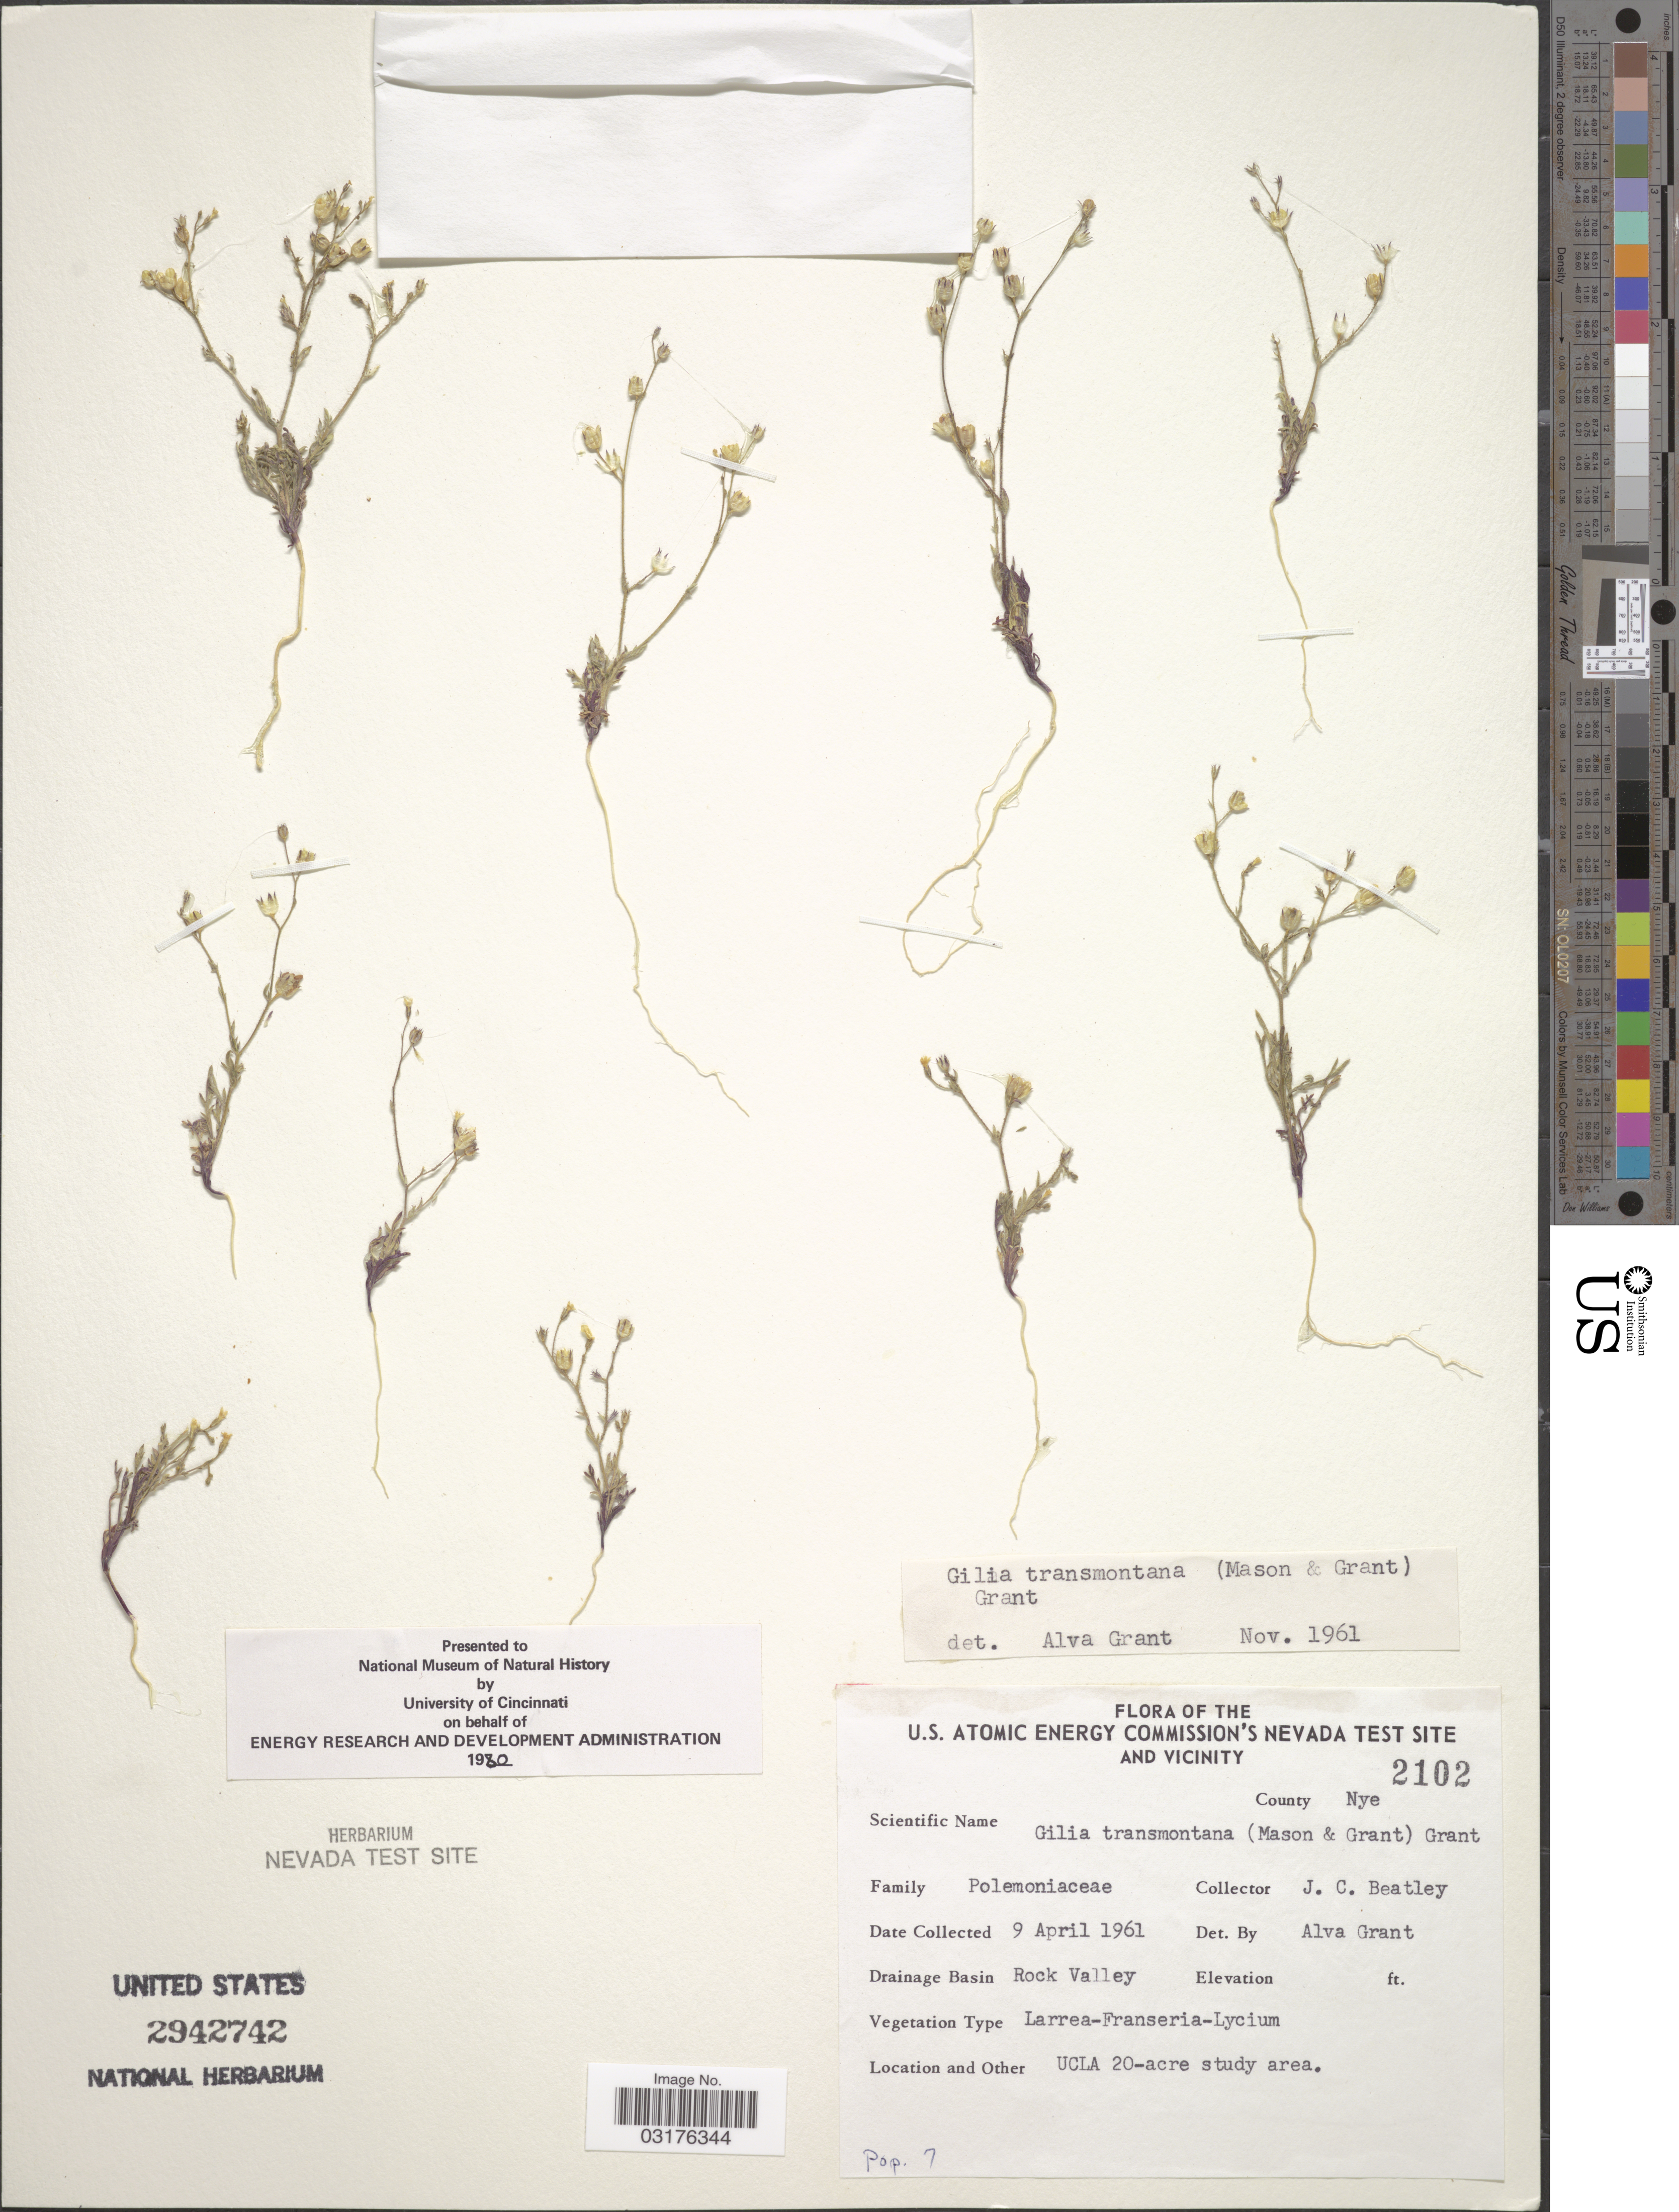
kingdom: Plantae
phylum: Tracheophyta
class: Magnoliopsida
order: Ericales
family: Polemoniaceae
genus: Gilia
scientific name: Gilia transmontana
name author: (H. Mason & A.D. Grant) A.D. Grant & V.E. Grant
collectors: J. C. Beatley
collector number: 2102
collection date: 1961-04-09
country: United States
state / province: Nevada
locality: U.S. Atomic Energy Commission's Nevada Test Site and Vicinity, County Nye, Drainage Basin Rock Valley, UCLA 20-acre study area.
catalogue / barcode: US 2942742